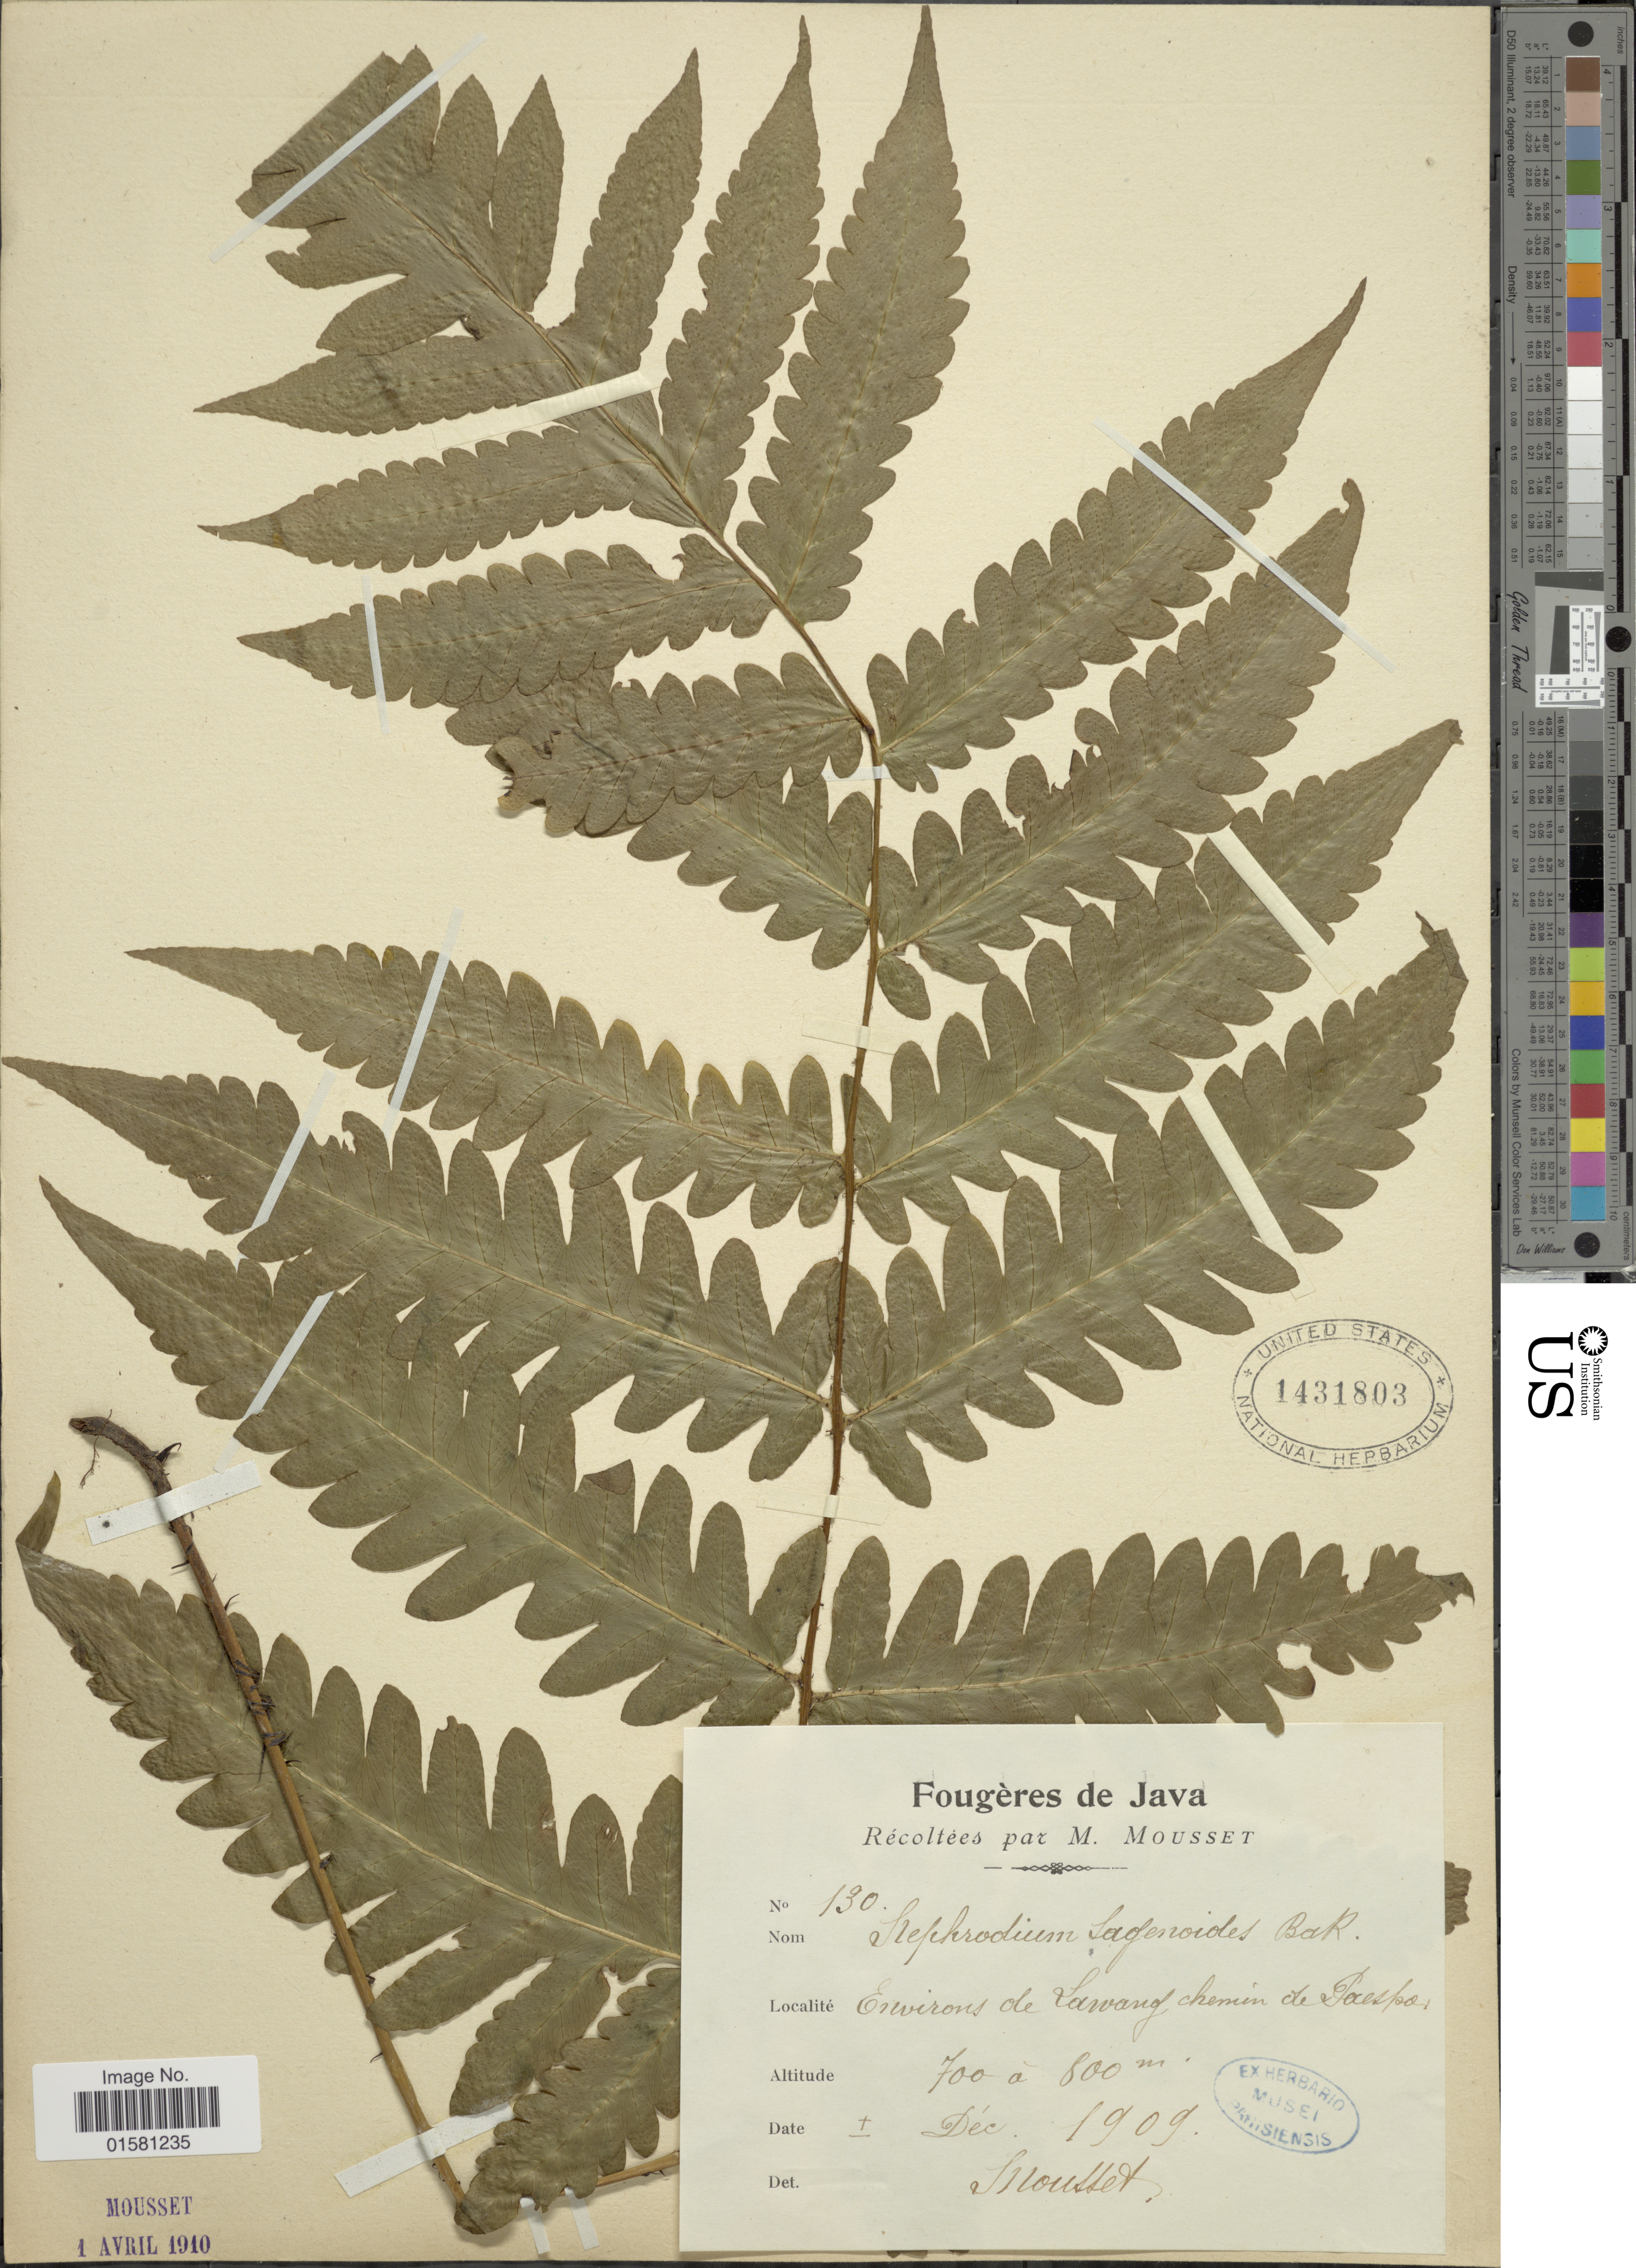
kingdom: Plantae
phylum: Tracheophyta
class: Polypodiopsida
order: Polypodiales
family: Tectariaceae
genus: Tectaria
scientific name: Tectaria sagenioides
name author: (Mett.) Christenh.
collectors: M. Mousset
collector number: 130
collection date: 1909-12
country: Indonesia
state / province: Java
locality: Environ de Lawang, Chemin ole Gaespo [interpreted]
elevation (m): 700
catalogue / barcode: US 1431803